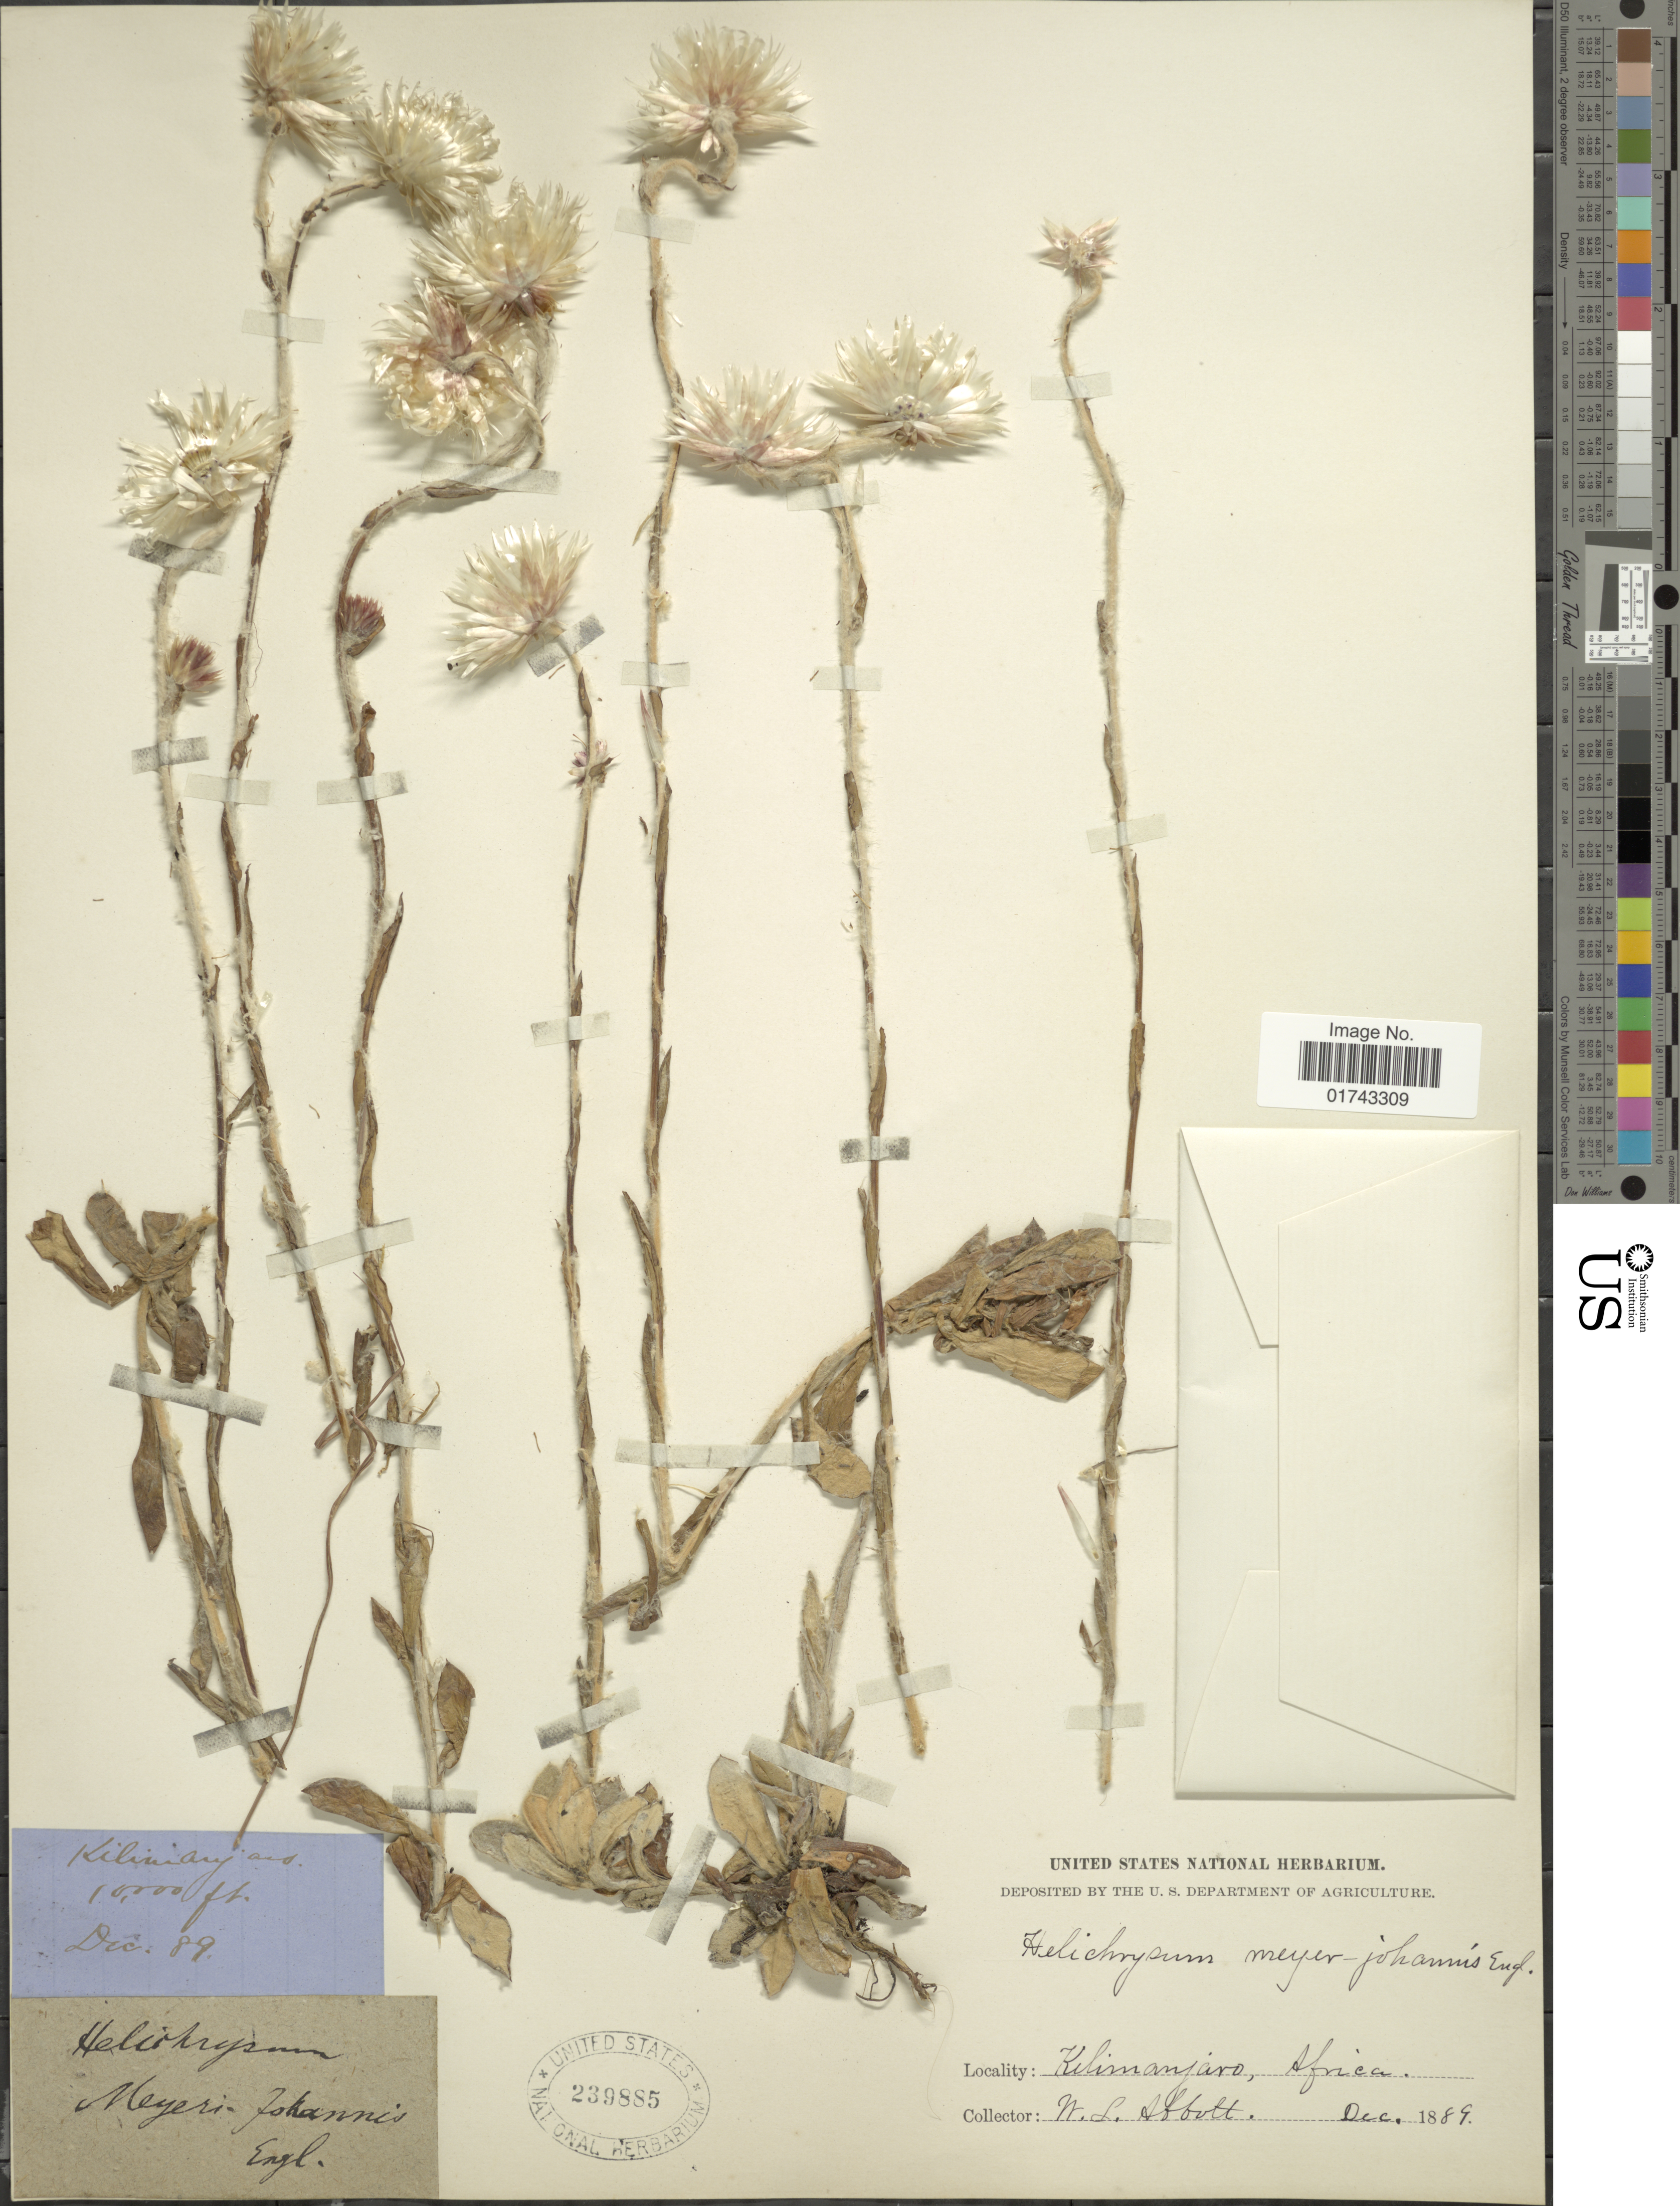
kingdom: Plantae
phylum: Tracheophyta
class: Magnoliopsida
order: Asterales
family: Asteraceae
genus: Helichrysum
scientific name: Helichrysum meyeri-johannis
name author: Engl.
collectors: W. L. Abbott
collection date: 1889-12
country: Tanzania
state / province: Kilimanjaro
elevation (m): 3048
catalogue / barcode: US 239885